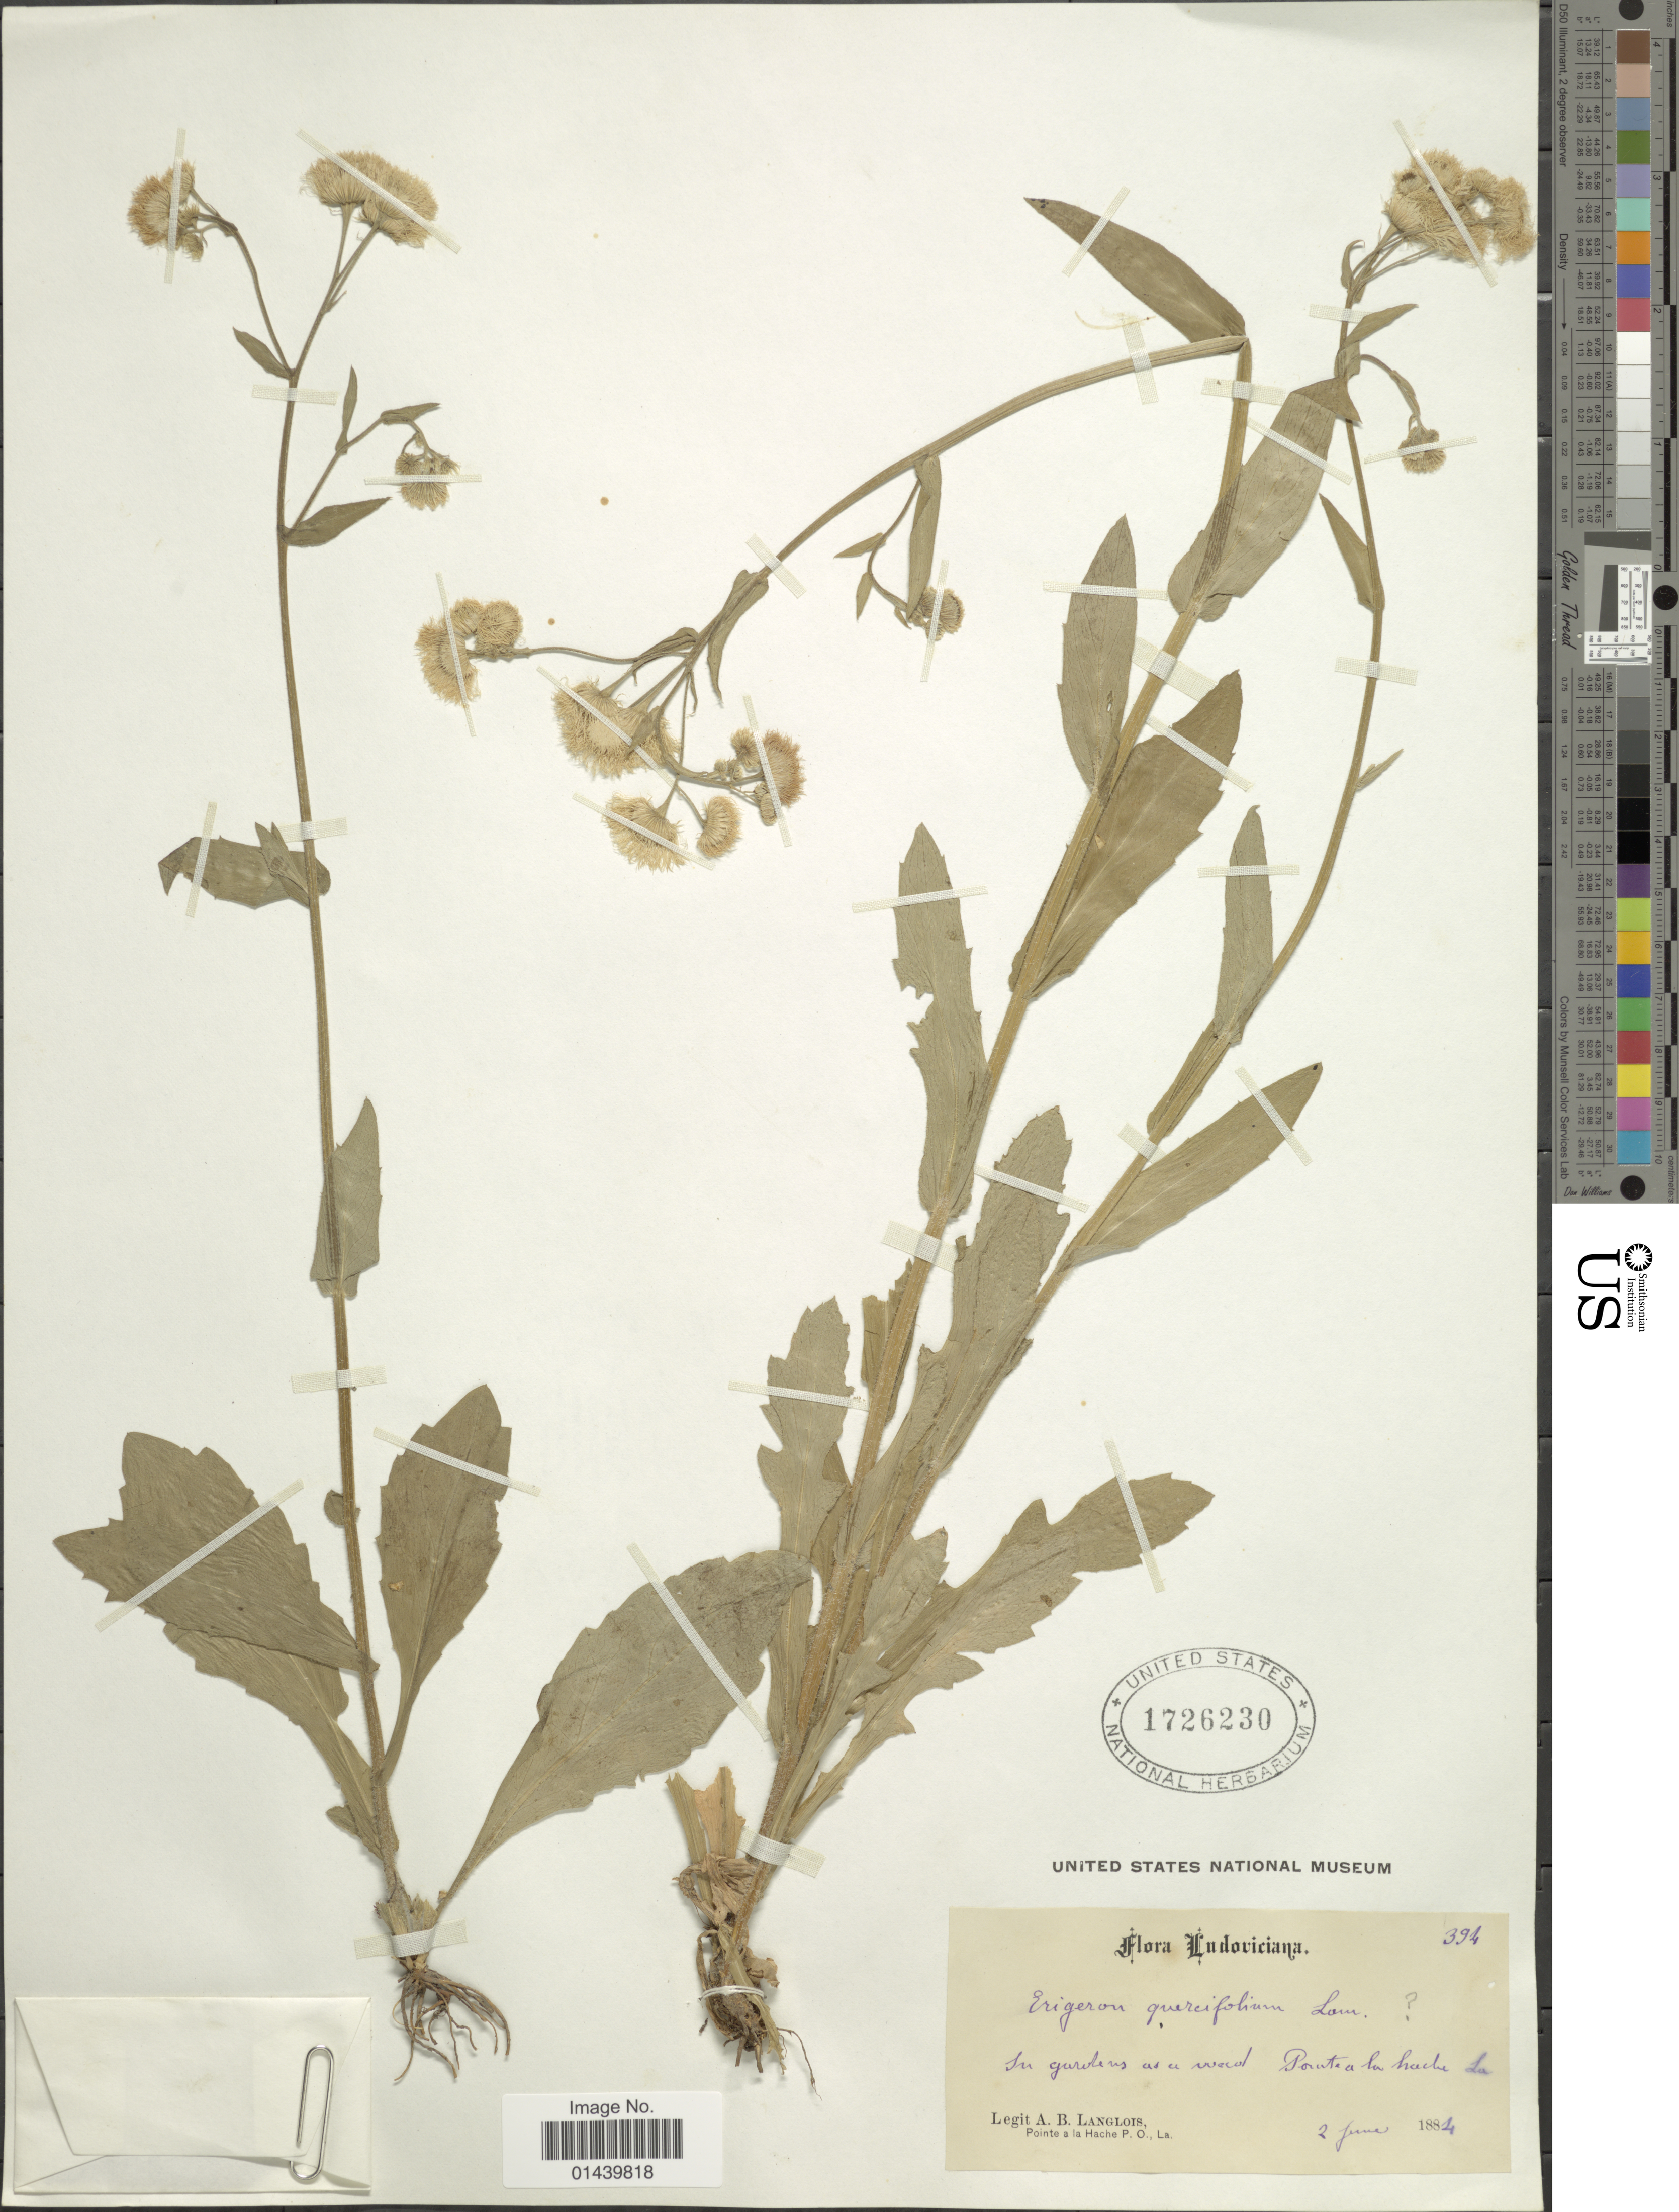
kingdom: Plantae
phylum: Tracheophyta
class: Magnoliopsida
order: Asterales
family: Asteraceae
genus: Erigeron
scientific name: Erigeron quercifolius Lam.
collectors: A. Langlois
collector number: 394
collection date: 1884-06-02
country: United States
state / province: Louisiana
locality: Ludoviciana. In garolens as er werd. Pomtea la hache La.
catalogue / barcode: US 1726230